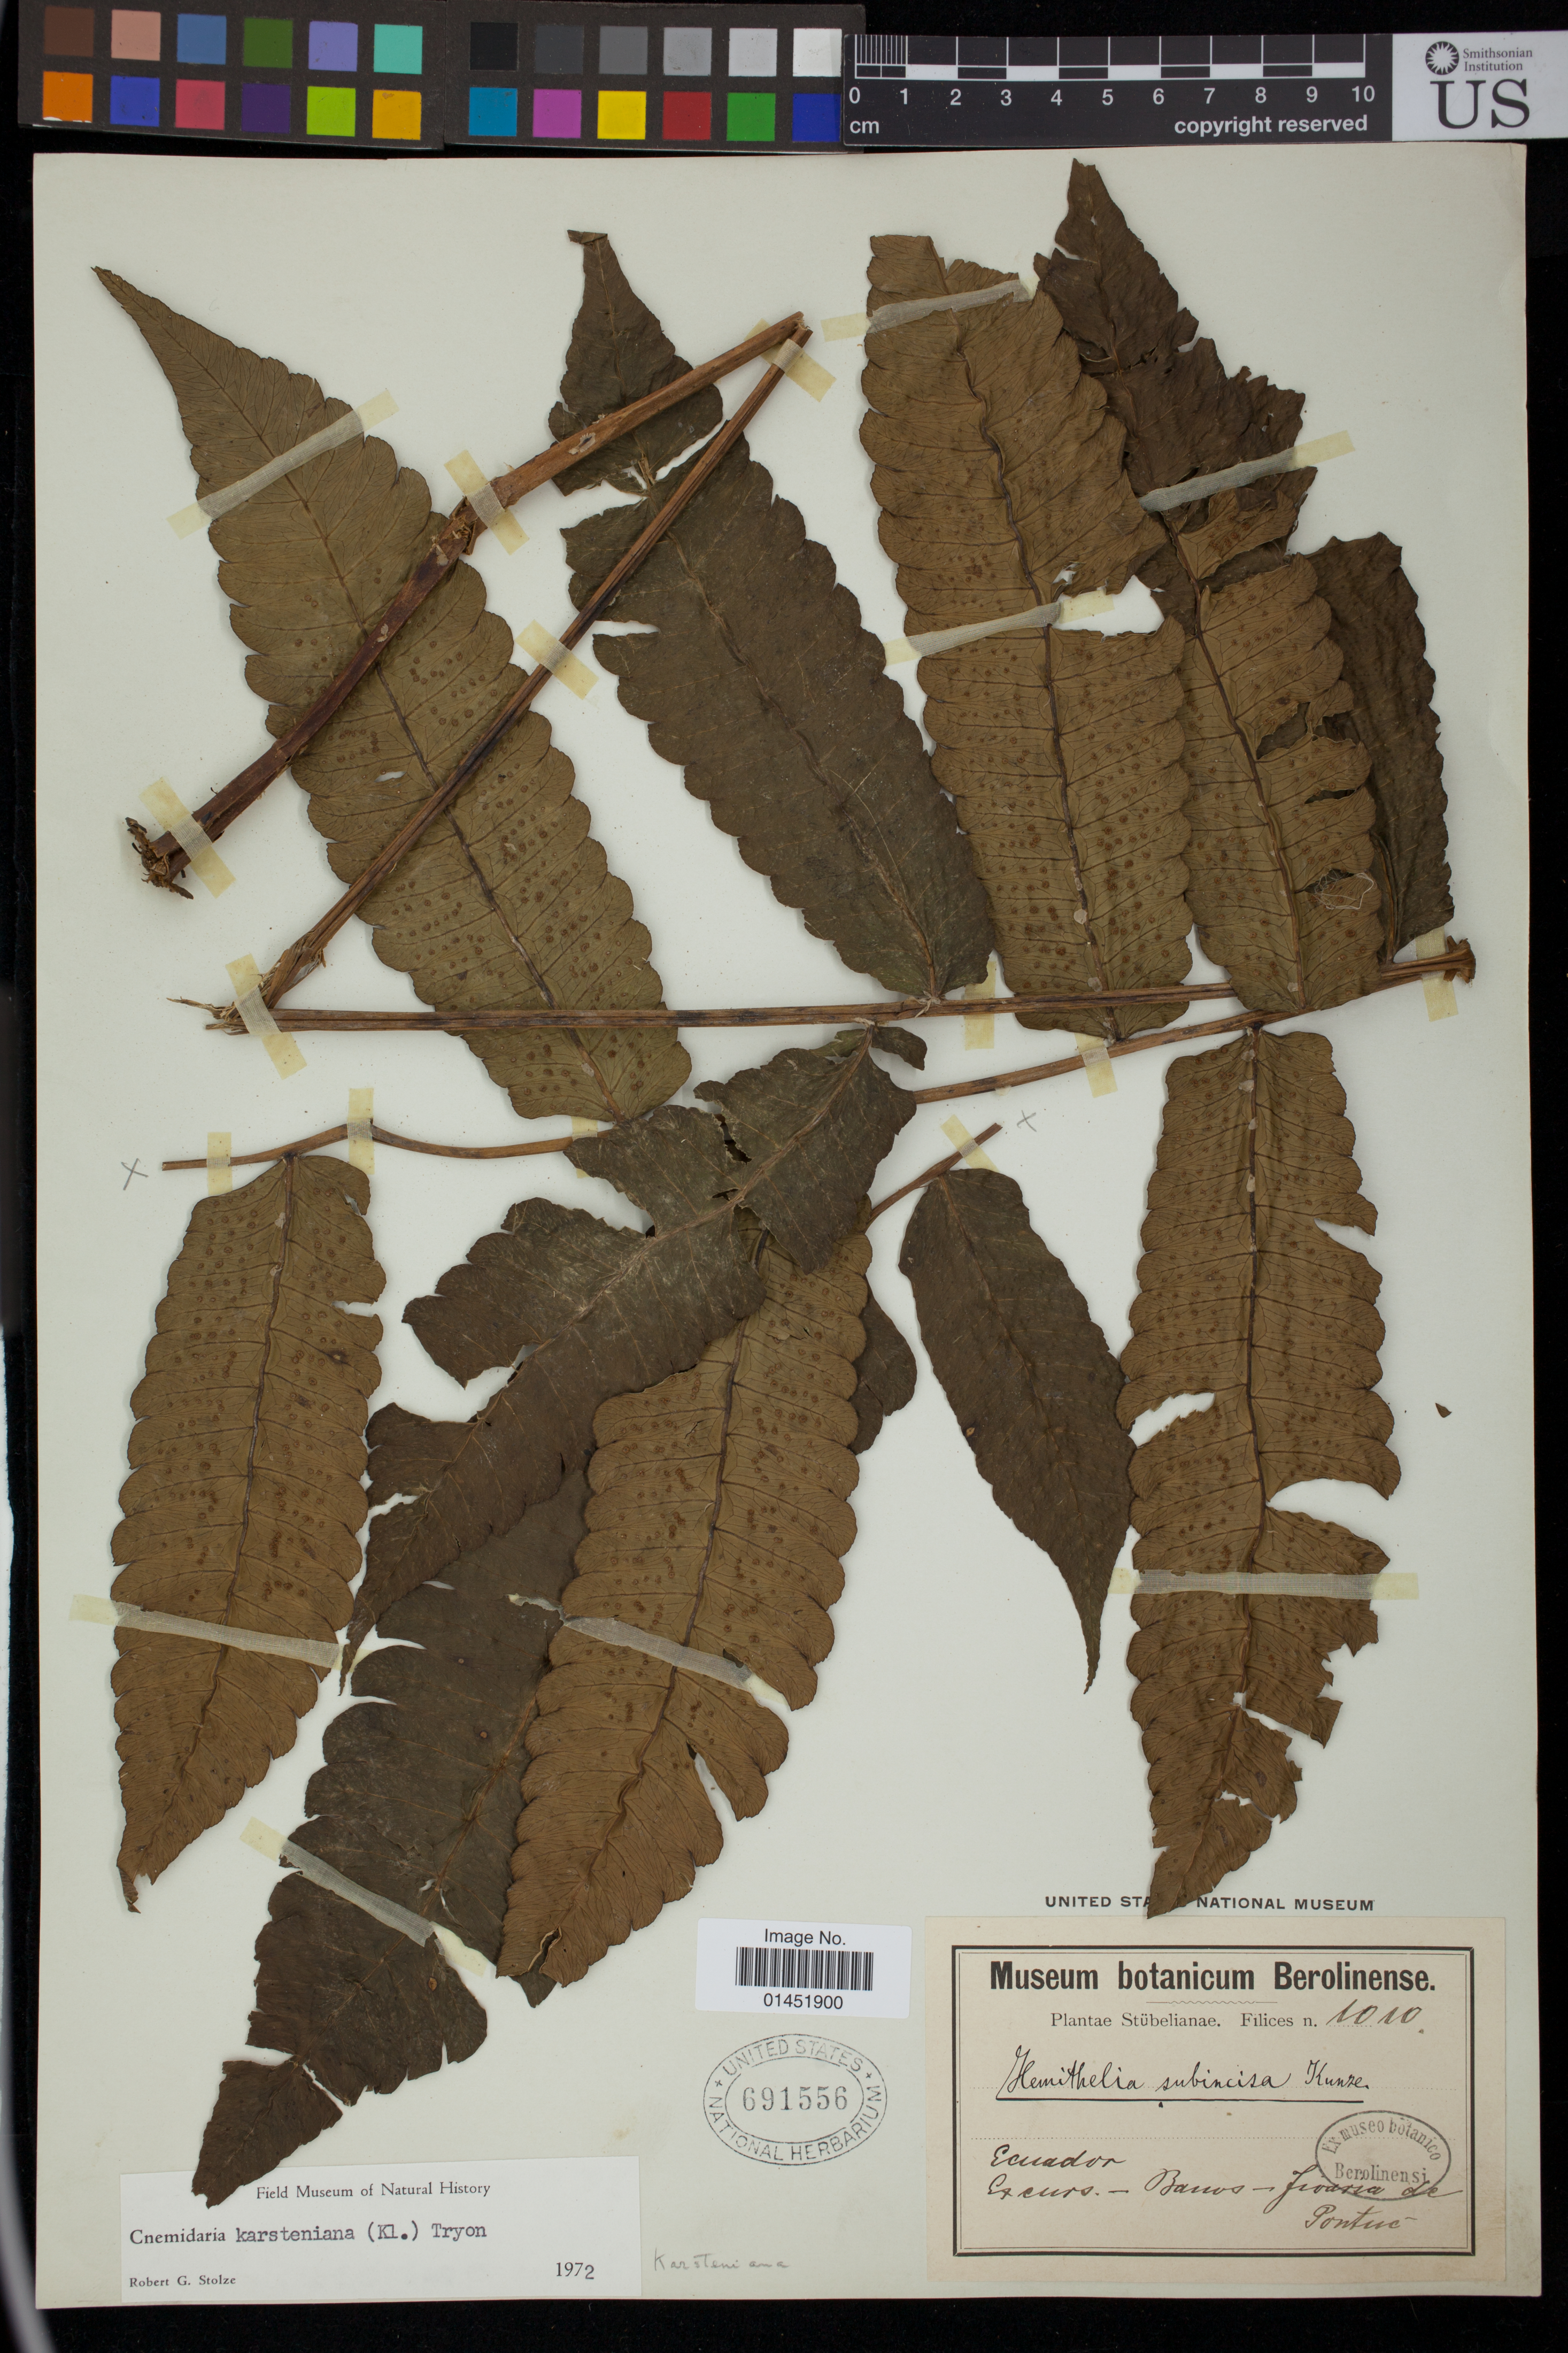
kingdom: Plantae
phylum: Tracheophyta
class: Polypodiopsida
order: Cyatheales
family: Cyatheaceae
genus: Cyathea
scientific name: Cyathea karsteniana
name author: (Klotzsch) Domin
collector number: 1010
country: Ecuador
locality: Ex curs. - Barros - Firaria de Pontire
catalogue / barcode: US 691556